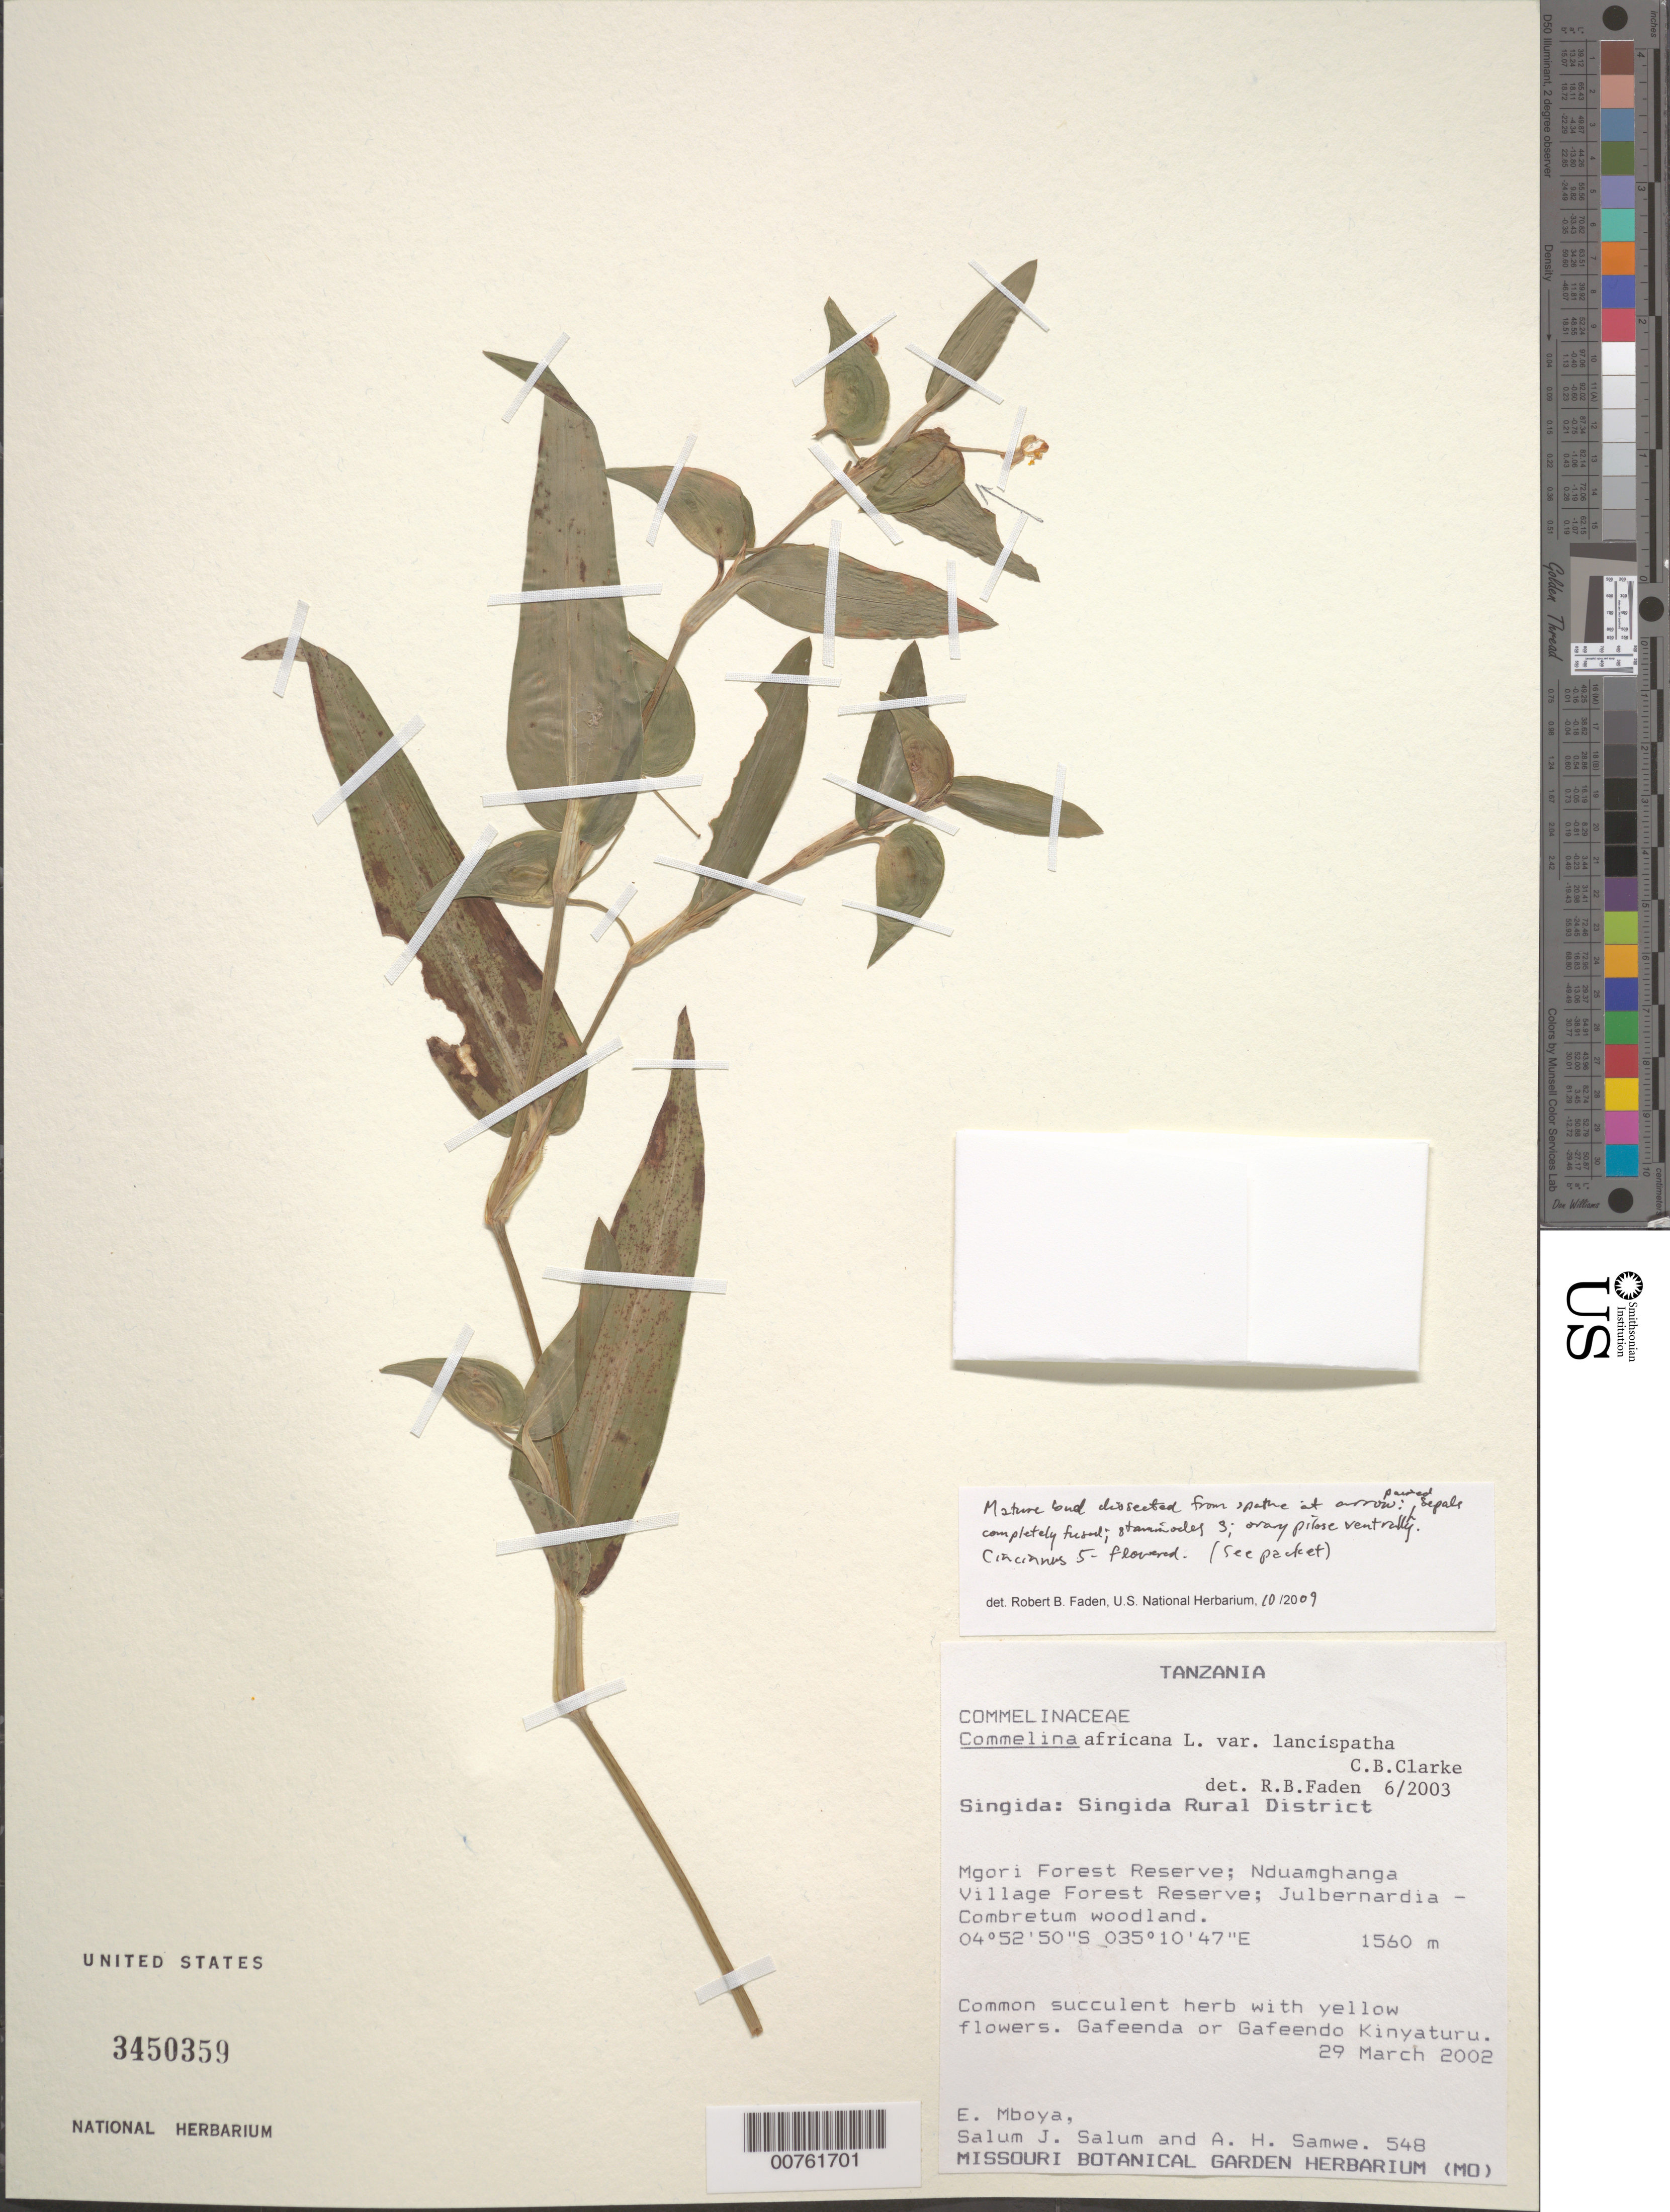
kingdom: Plantae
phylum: Tracheophyta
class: Liliopsida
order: Commelinales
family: Commelinaceae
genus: Commelina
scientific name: Commelina africana var. lancispatha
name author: C.B. Clarke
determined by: Faden, Robert B., (US), Smithsonian Institution - National Museum of Natural History (UNITED STATES)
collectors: E. Mboya, S. Salum & A. Samwe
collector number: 548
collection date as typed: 29 Mar 2002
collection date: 2002-03-29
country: Tanzania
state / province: Singida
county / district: Singida Rural District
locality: Mgori Forest Reserve; Nduamghanga Village Forest Reserve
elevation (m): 1560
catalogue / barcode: US 3450359